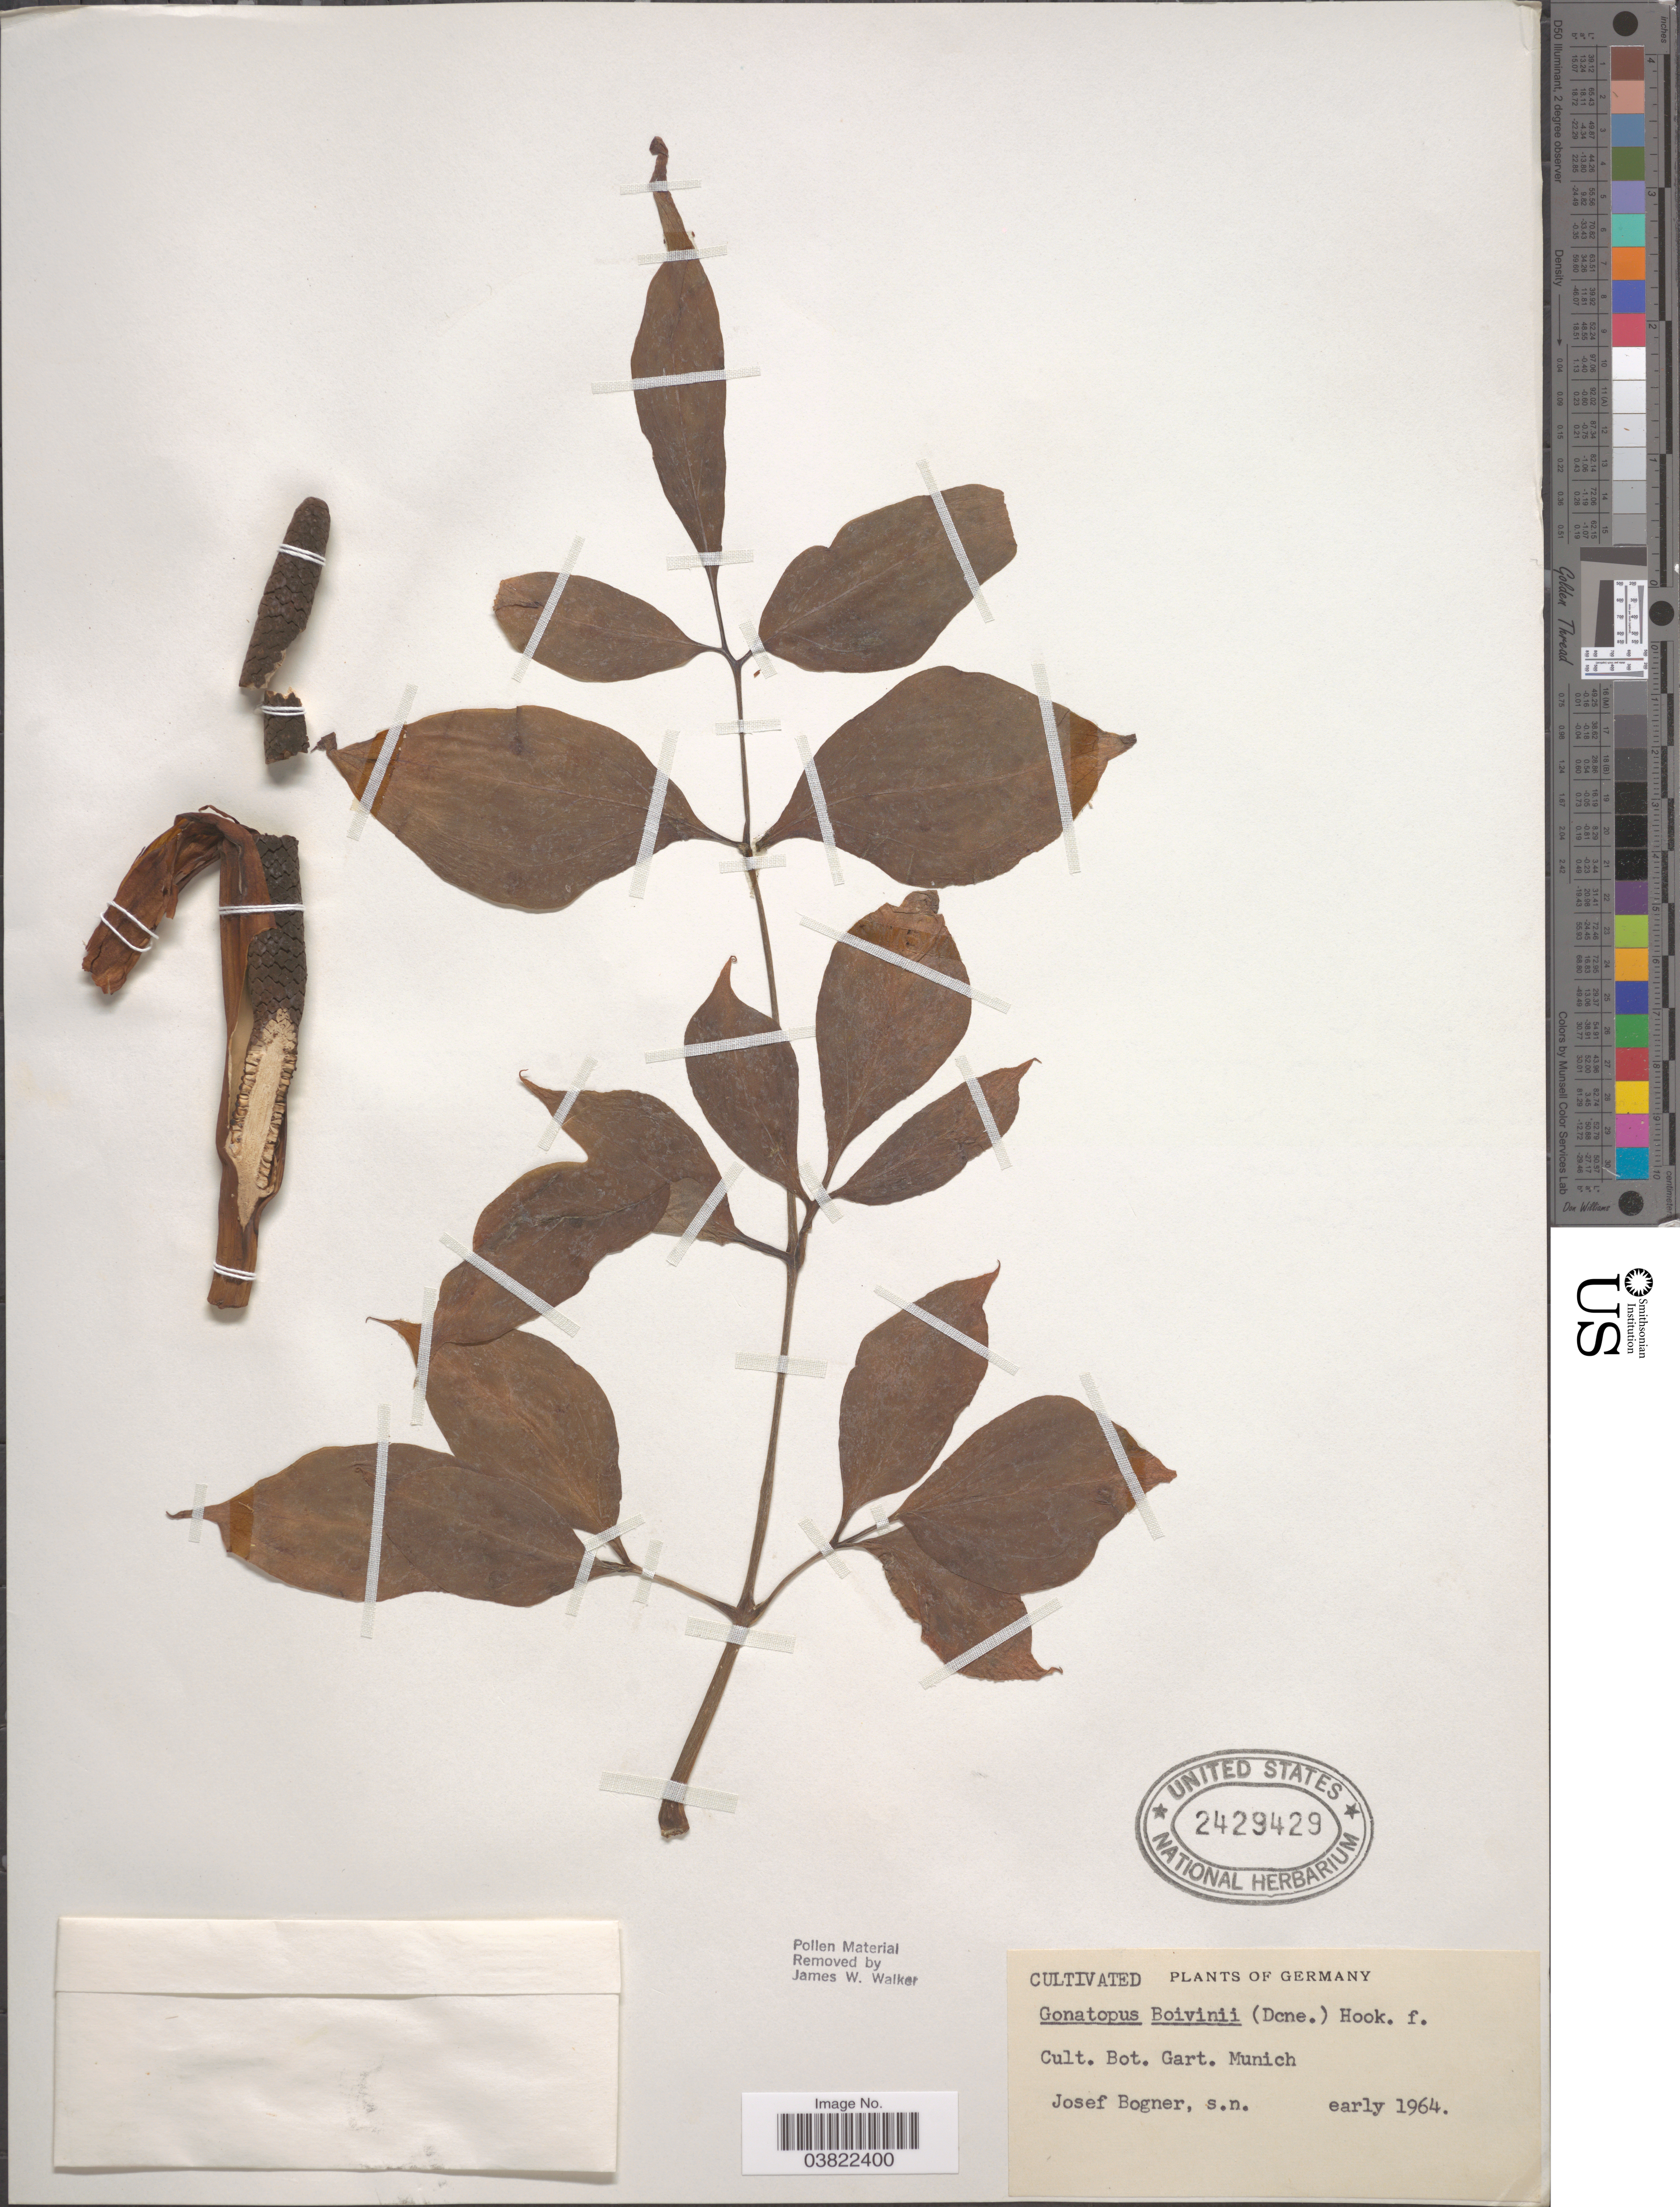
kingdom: Plantae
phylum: Tracheophyta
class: Liliopsida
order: Alismatales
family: Araceae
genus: Gonatopus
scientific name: Gonatopus boivinii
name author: (Decne.) Engl.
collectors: J. Bogner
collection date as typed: early 1964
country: Germany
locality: Cult. Bot. Gart. Munich.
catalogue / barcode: US 2429429